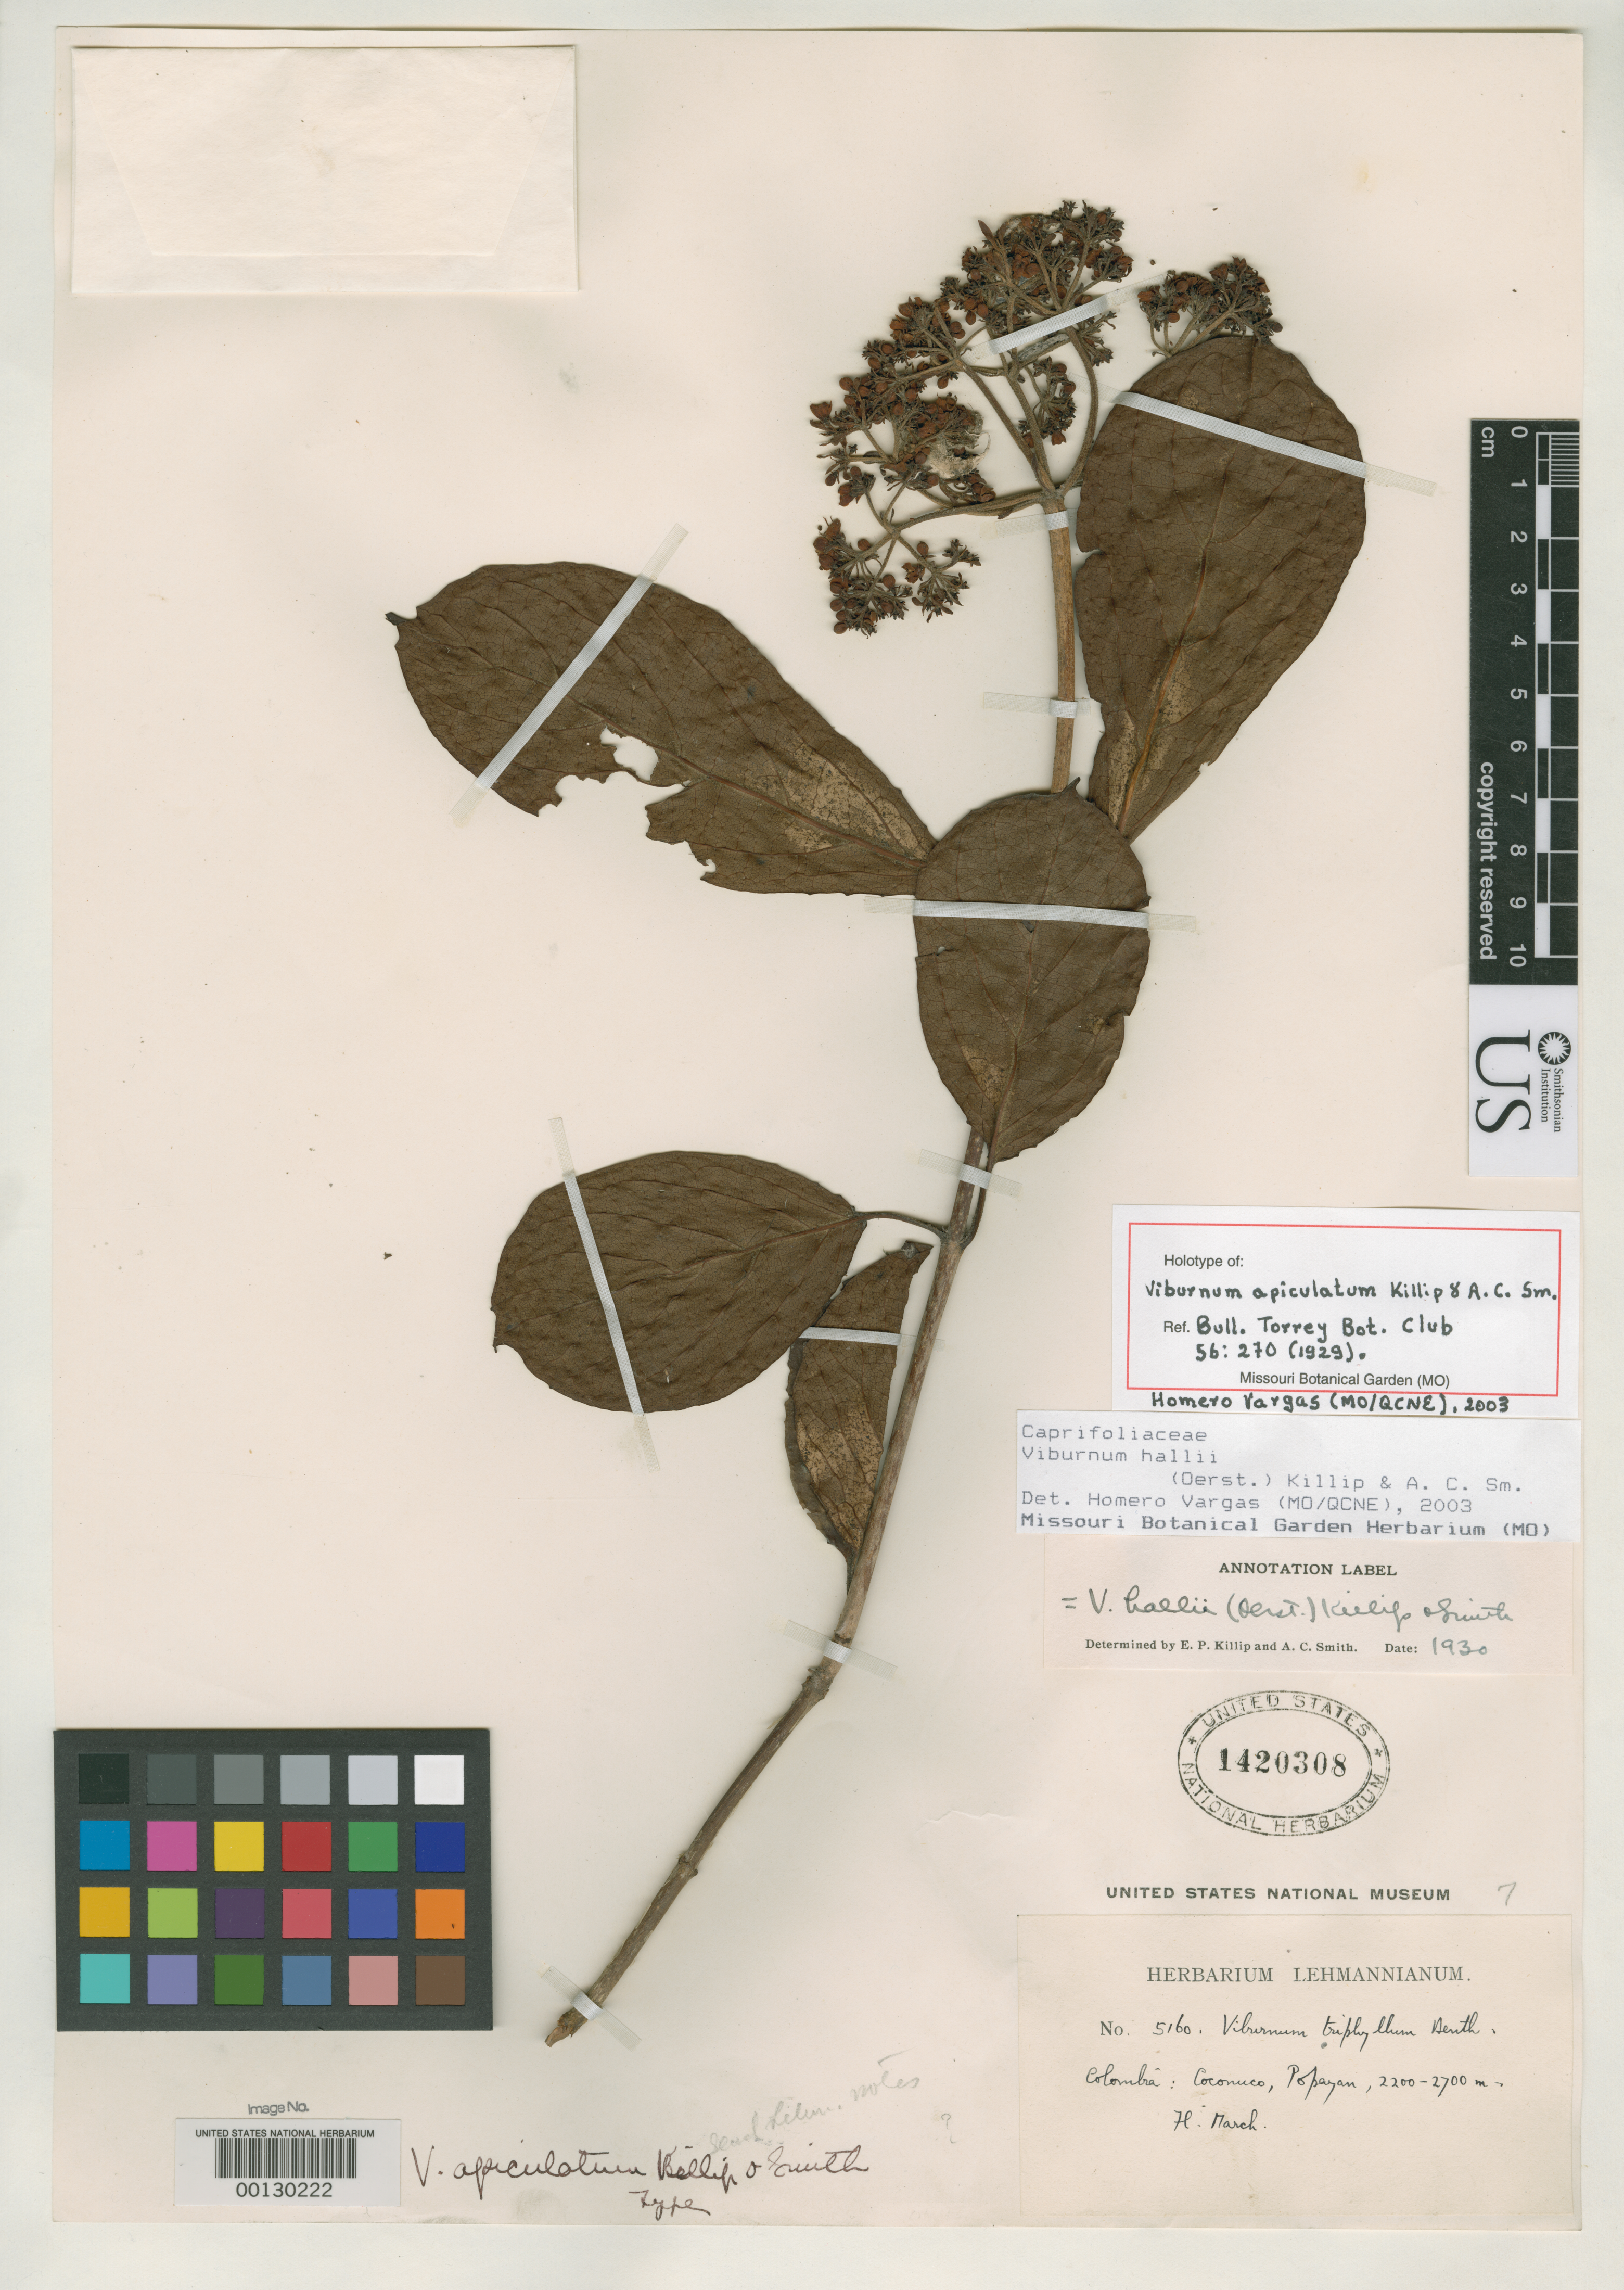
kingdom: Plantae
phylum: Tracheophyta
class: Magnoliopsida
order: Dipsacales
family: Viburnaceae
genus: Viburnum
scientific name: Viburnum apiculatum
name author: Killip & A.C. Sm.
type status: Holotype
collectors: F. C. Lehmann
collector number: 5160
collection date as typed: Mar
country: Colombia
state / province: Cauca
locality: Coconuco, Popayan.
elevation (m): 2200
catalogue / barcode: US 1420308